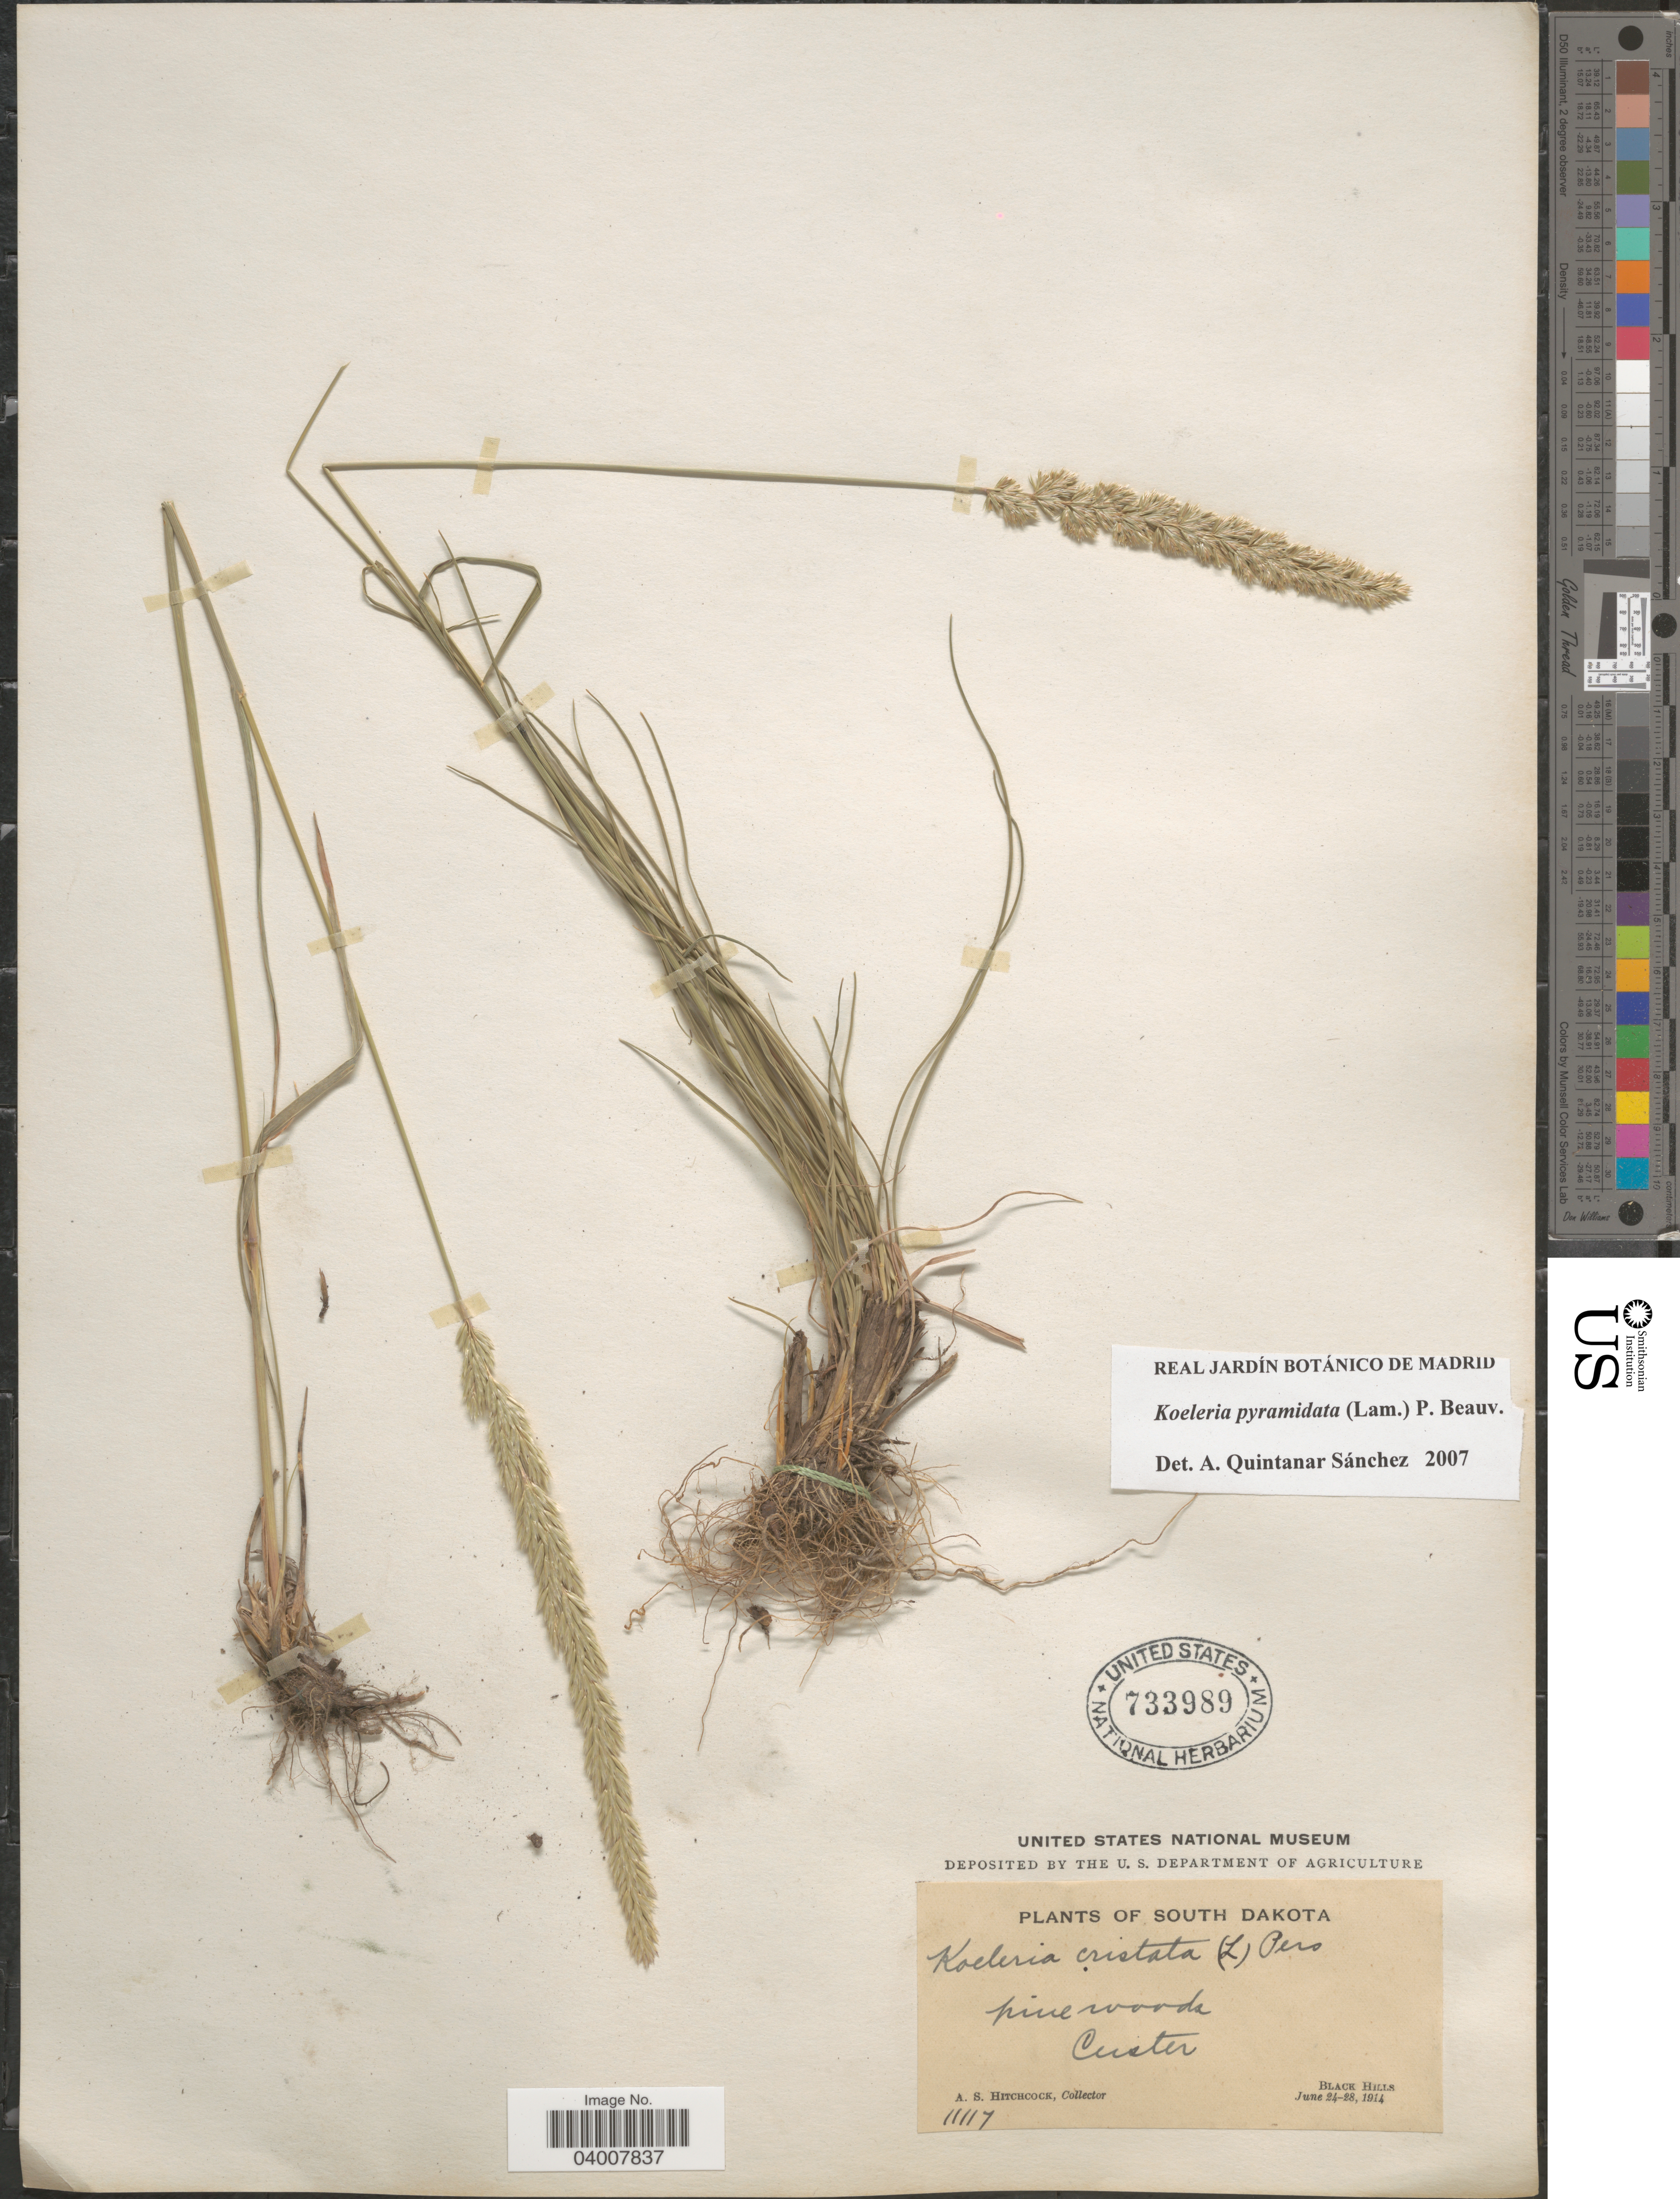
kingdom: Plantae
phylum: Tracheophyta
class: Liliopsida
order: Poales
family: Poaceae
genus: Koeleria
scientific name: Koeleria pyramidata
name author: (Lam.) P. Beauv.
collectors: A. S. Hitchcock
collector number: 11117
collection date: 1914-06-24/1914-06-28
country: United States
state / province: South Dakota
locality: Custer. Black Hills.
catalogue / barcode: US 733989